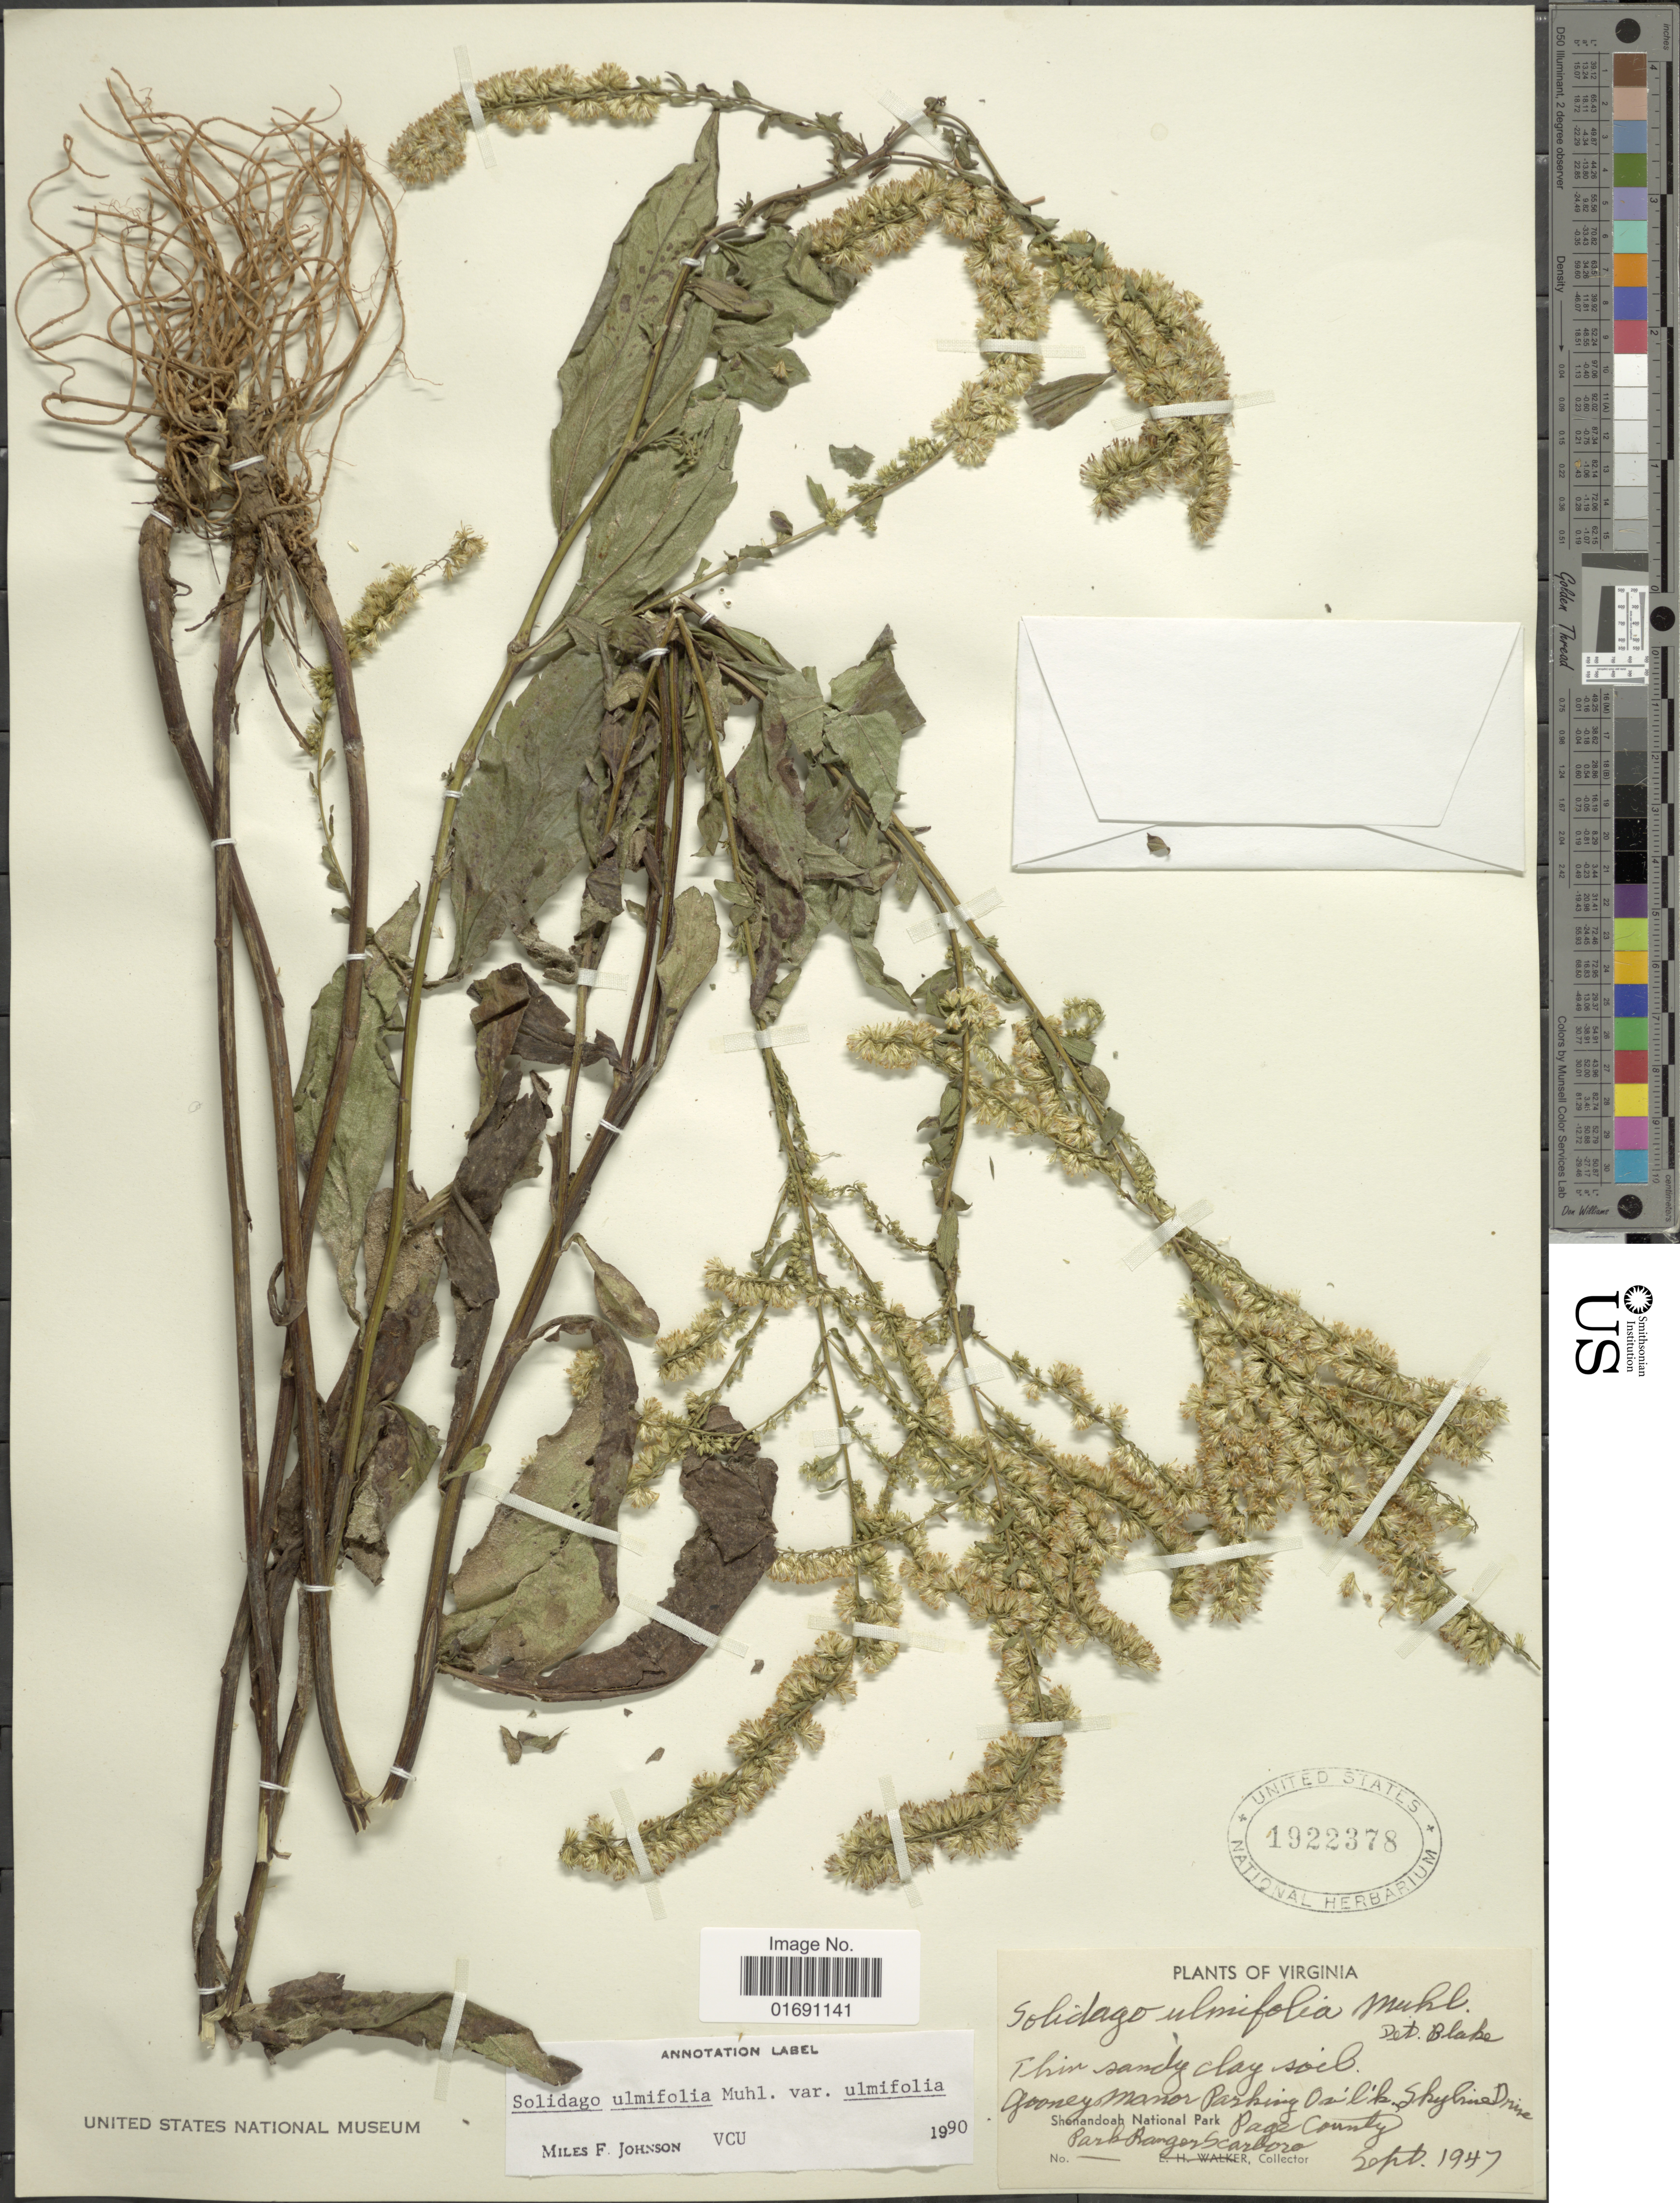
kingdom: Plantae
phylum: Tracheophyta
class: Magnoliopsida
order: Asterales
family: Asteraceae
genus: Solidago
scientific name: Solidago ulmifolia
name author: Muhl. ex Willd.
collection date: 1947-09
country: United States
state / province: Virginia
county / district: Page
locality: Gooney Manor Parking Ovl'k., Skyline Drive, Shenandoah National Park Page County, Park Ranger Scarboro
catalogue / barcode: US 1922378